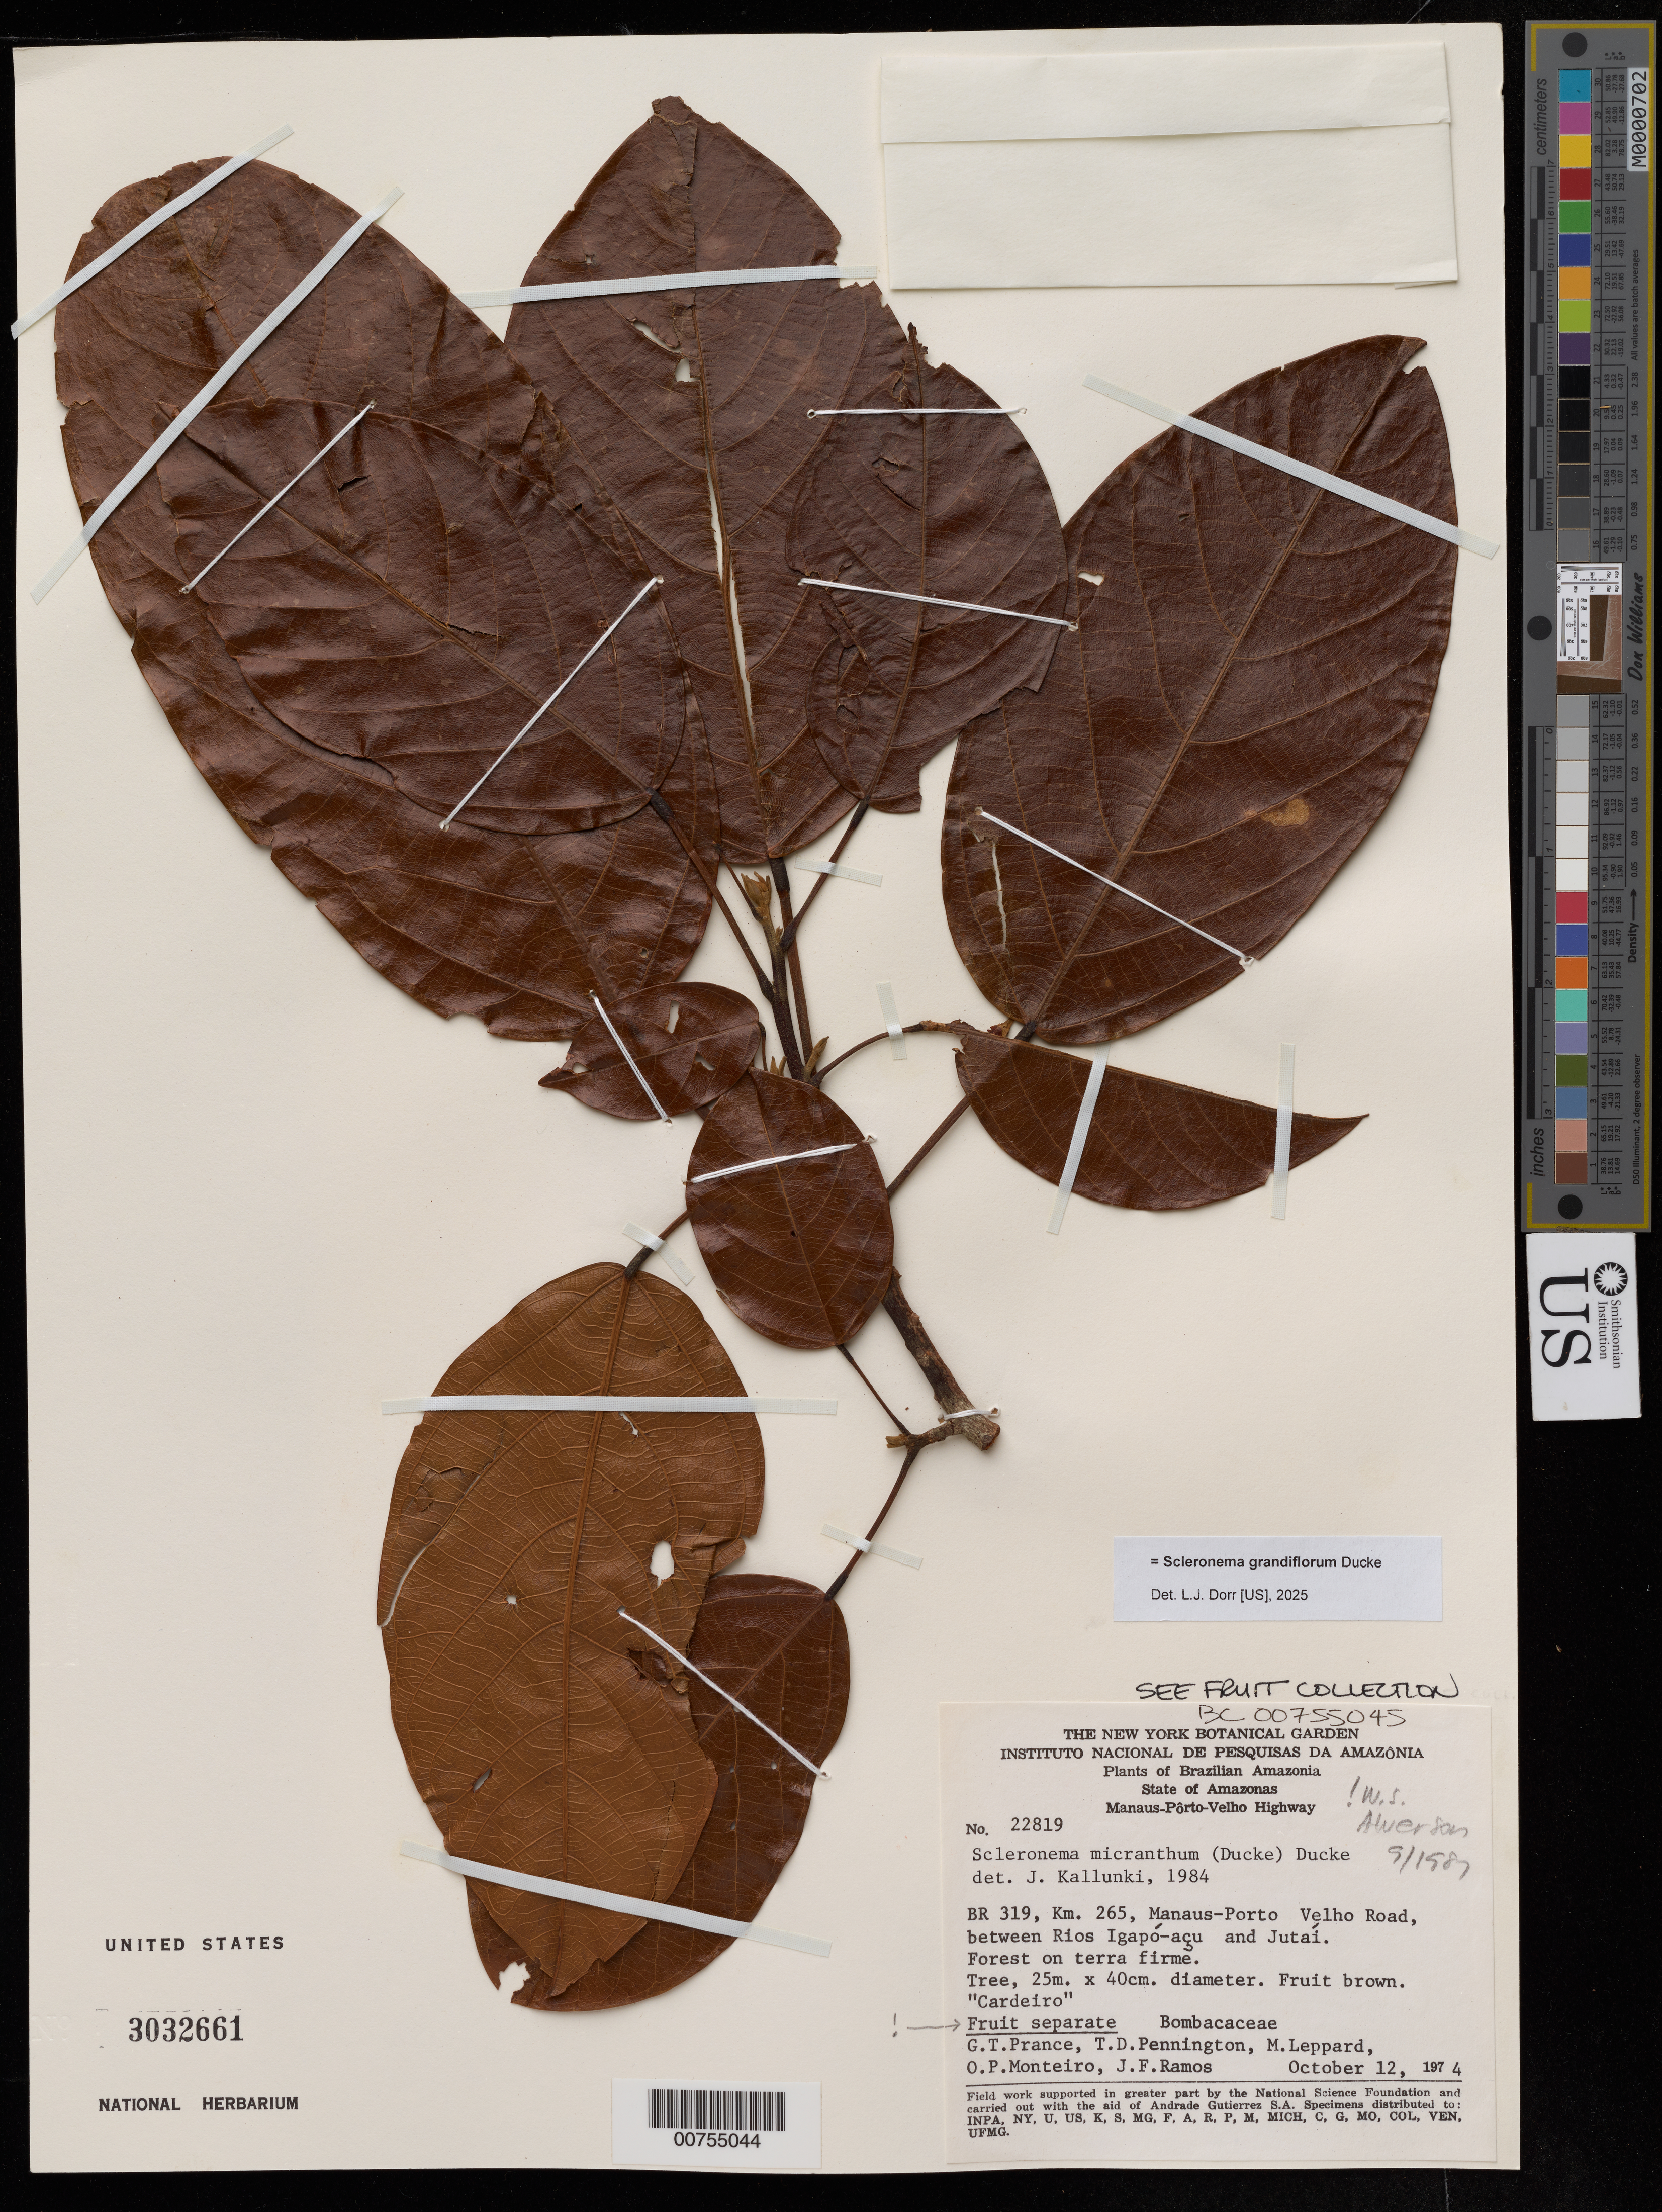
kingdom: Plantae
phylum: Tracheophyta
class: Magnoliopsida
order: Malvales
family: Malvaceae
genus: Scleronema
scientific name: Scleronema grandiflorum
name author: Huber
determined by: Dorr, Laurence J., Curator (BOT), Smithsonian Institution - National Museum of Natural History (UNITED STATES)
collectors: G. T. Prance & et al.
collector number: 22819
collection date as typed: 12 Oct 1974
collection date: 1974-10-12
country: Brazil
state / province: Amazonas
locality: BR 319, Km. 265, Manaus-Porto Belho Road, between Rios Igapo-acu and Jatai.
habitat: Forest on terra firme.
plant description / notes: Common name: Cardeiro; Bulky Fruit BC 00755045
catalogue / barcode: US 3032661